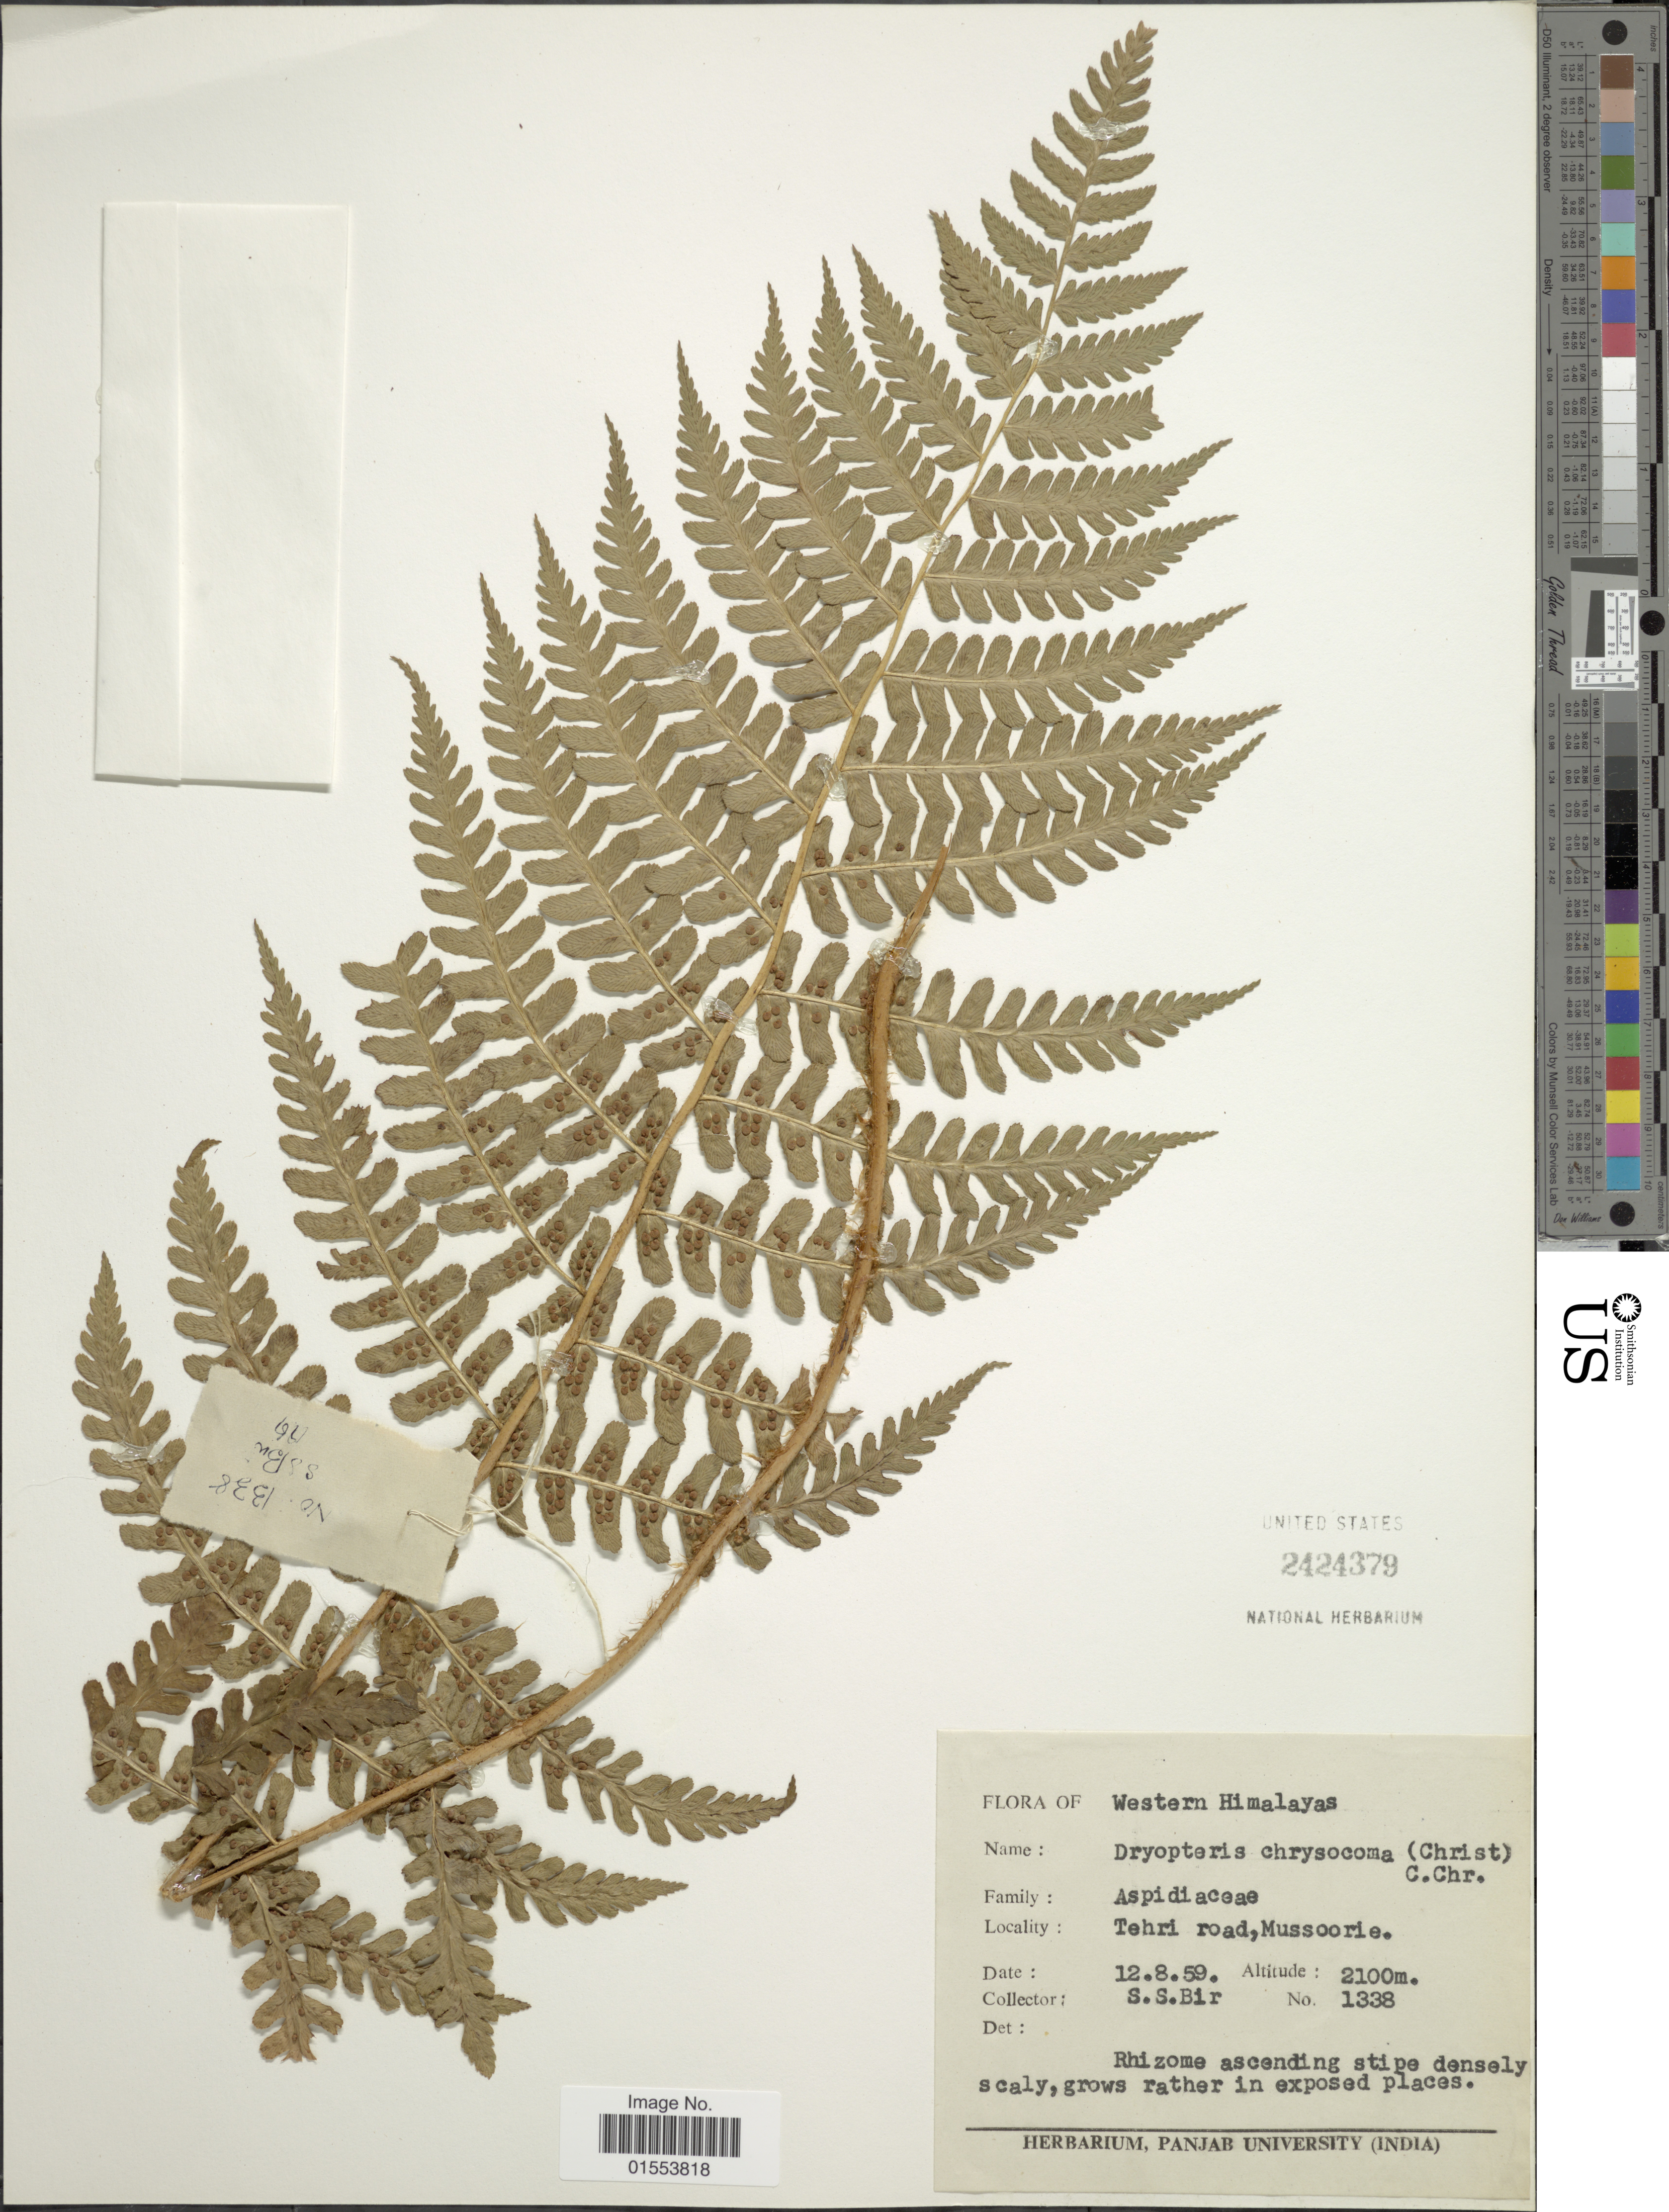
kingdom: Plantae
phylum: Tracheophyta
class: Polypodiopsida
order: Polypodiales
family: Dryopteridaceae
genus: Dryopteris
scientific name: Dryopteris chrysocoma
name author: (Christ) C. Chr.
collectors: S. S. Bir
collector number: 1338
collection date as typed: Transcribed d/m/y: 12/8/59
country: India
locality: Western Himalayas, Theri road, Mussoorie.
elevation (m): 2100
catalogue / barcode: US 2424379